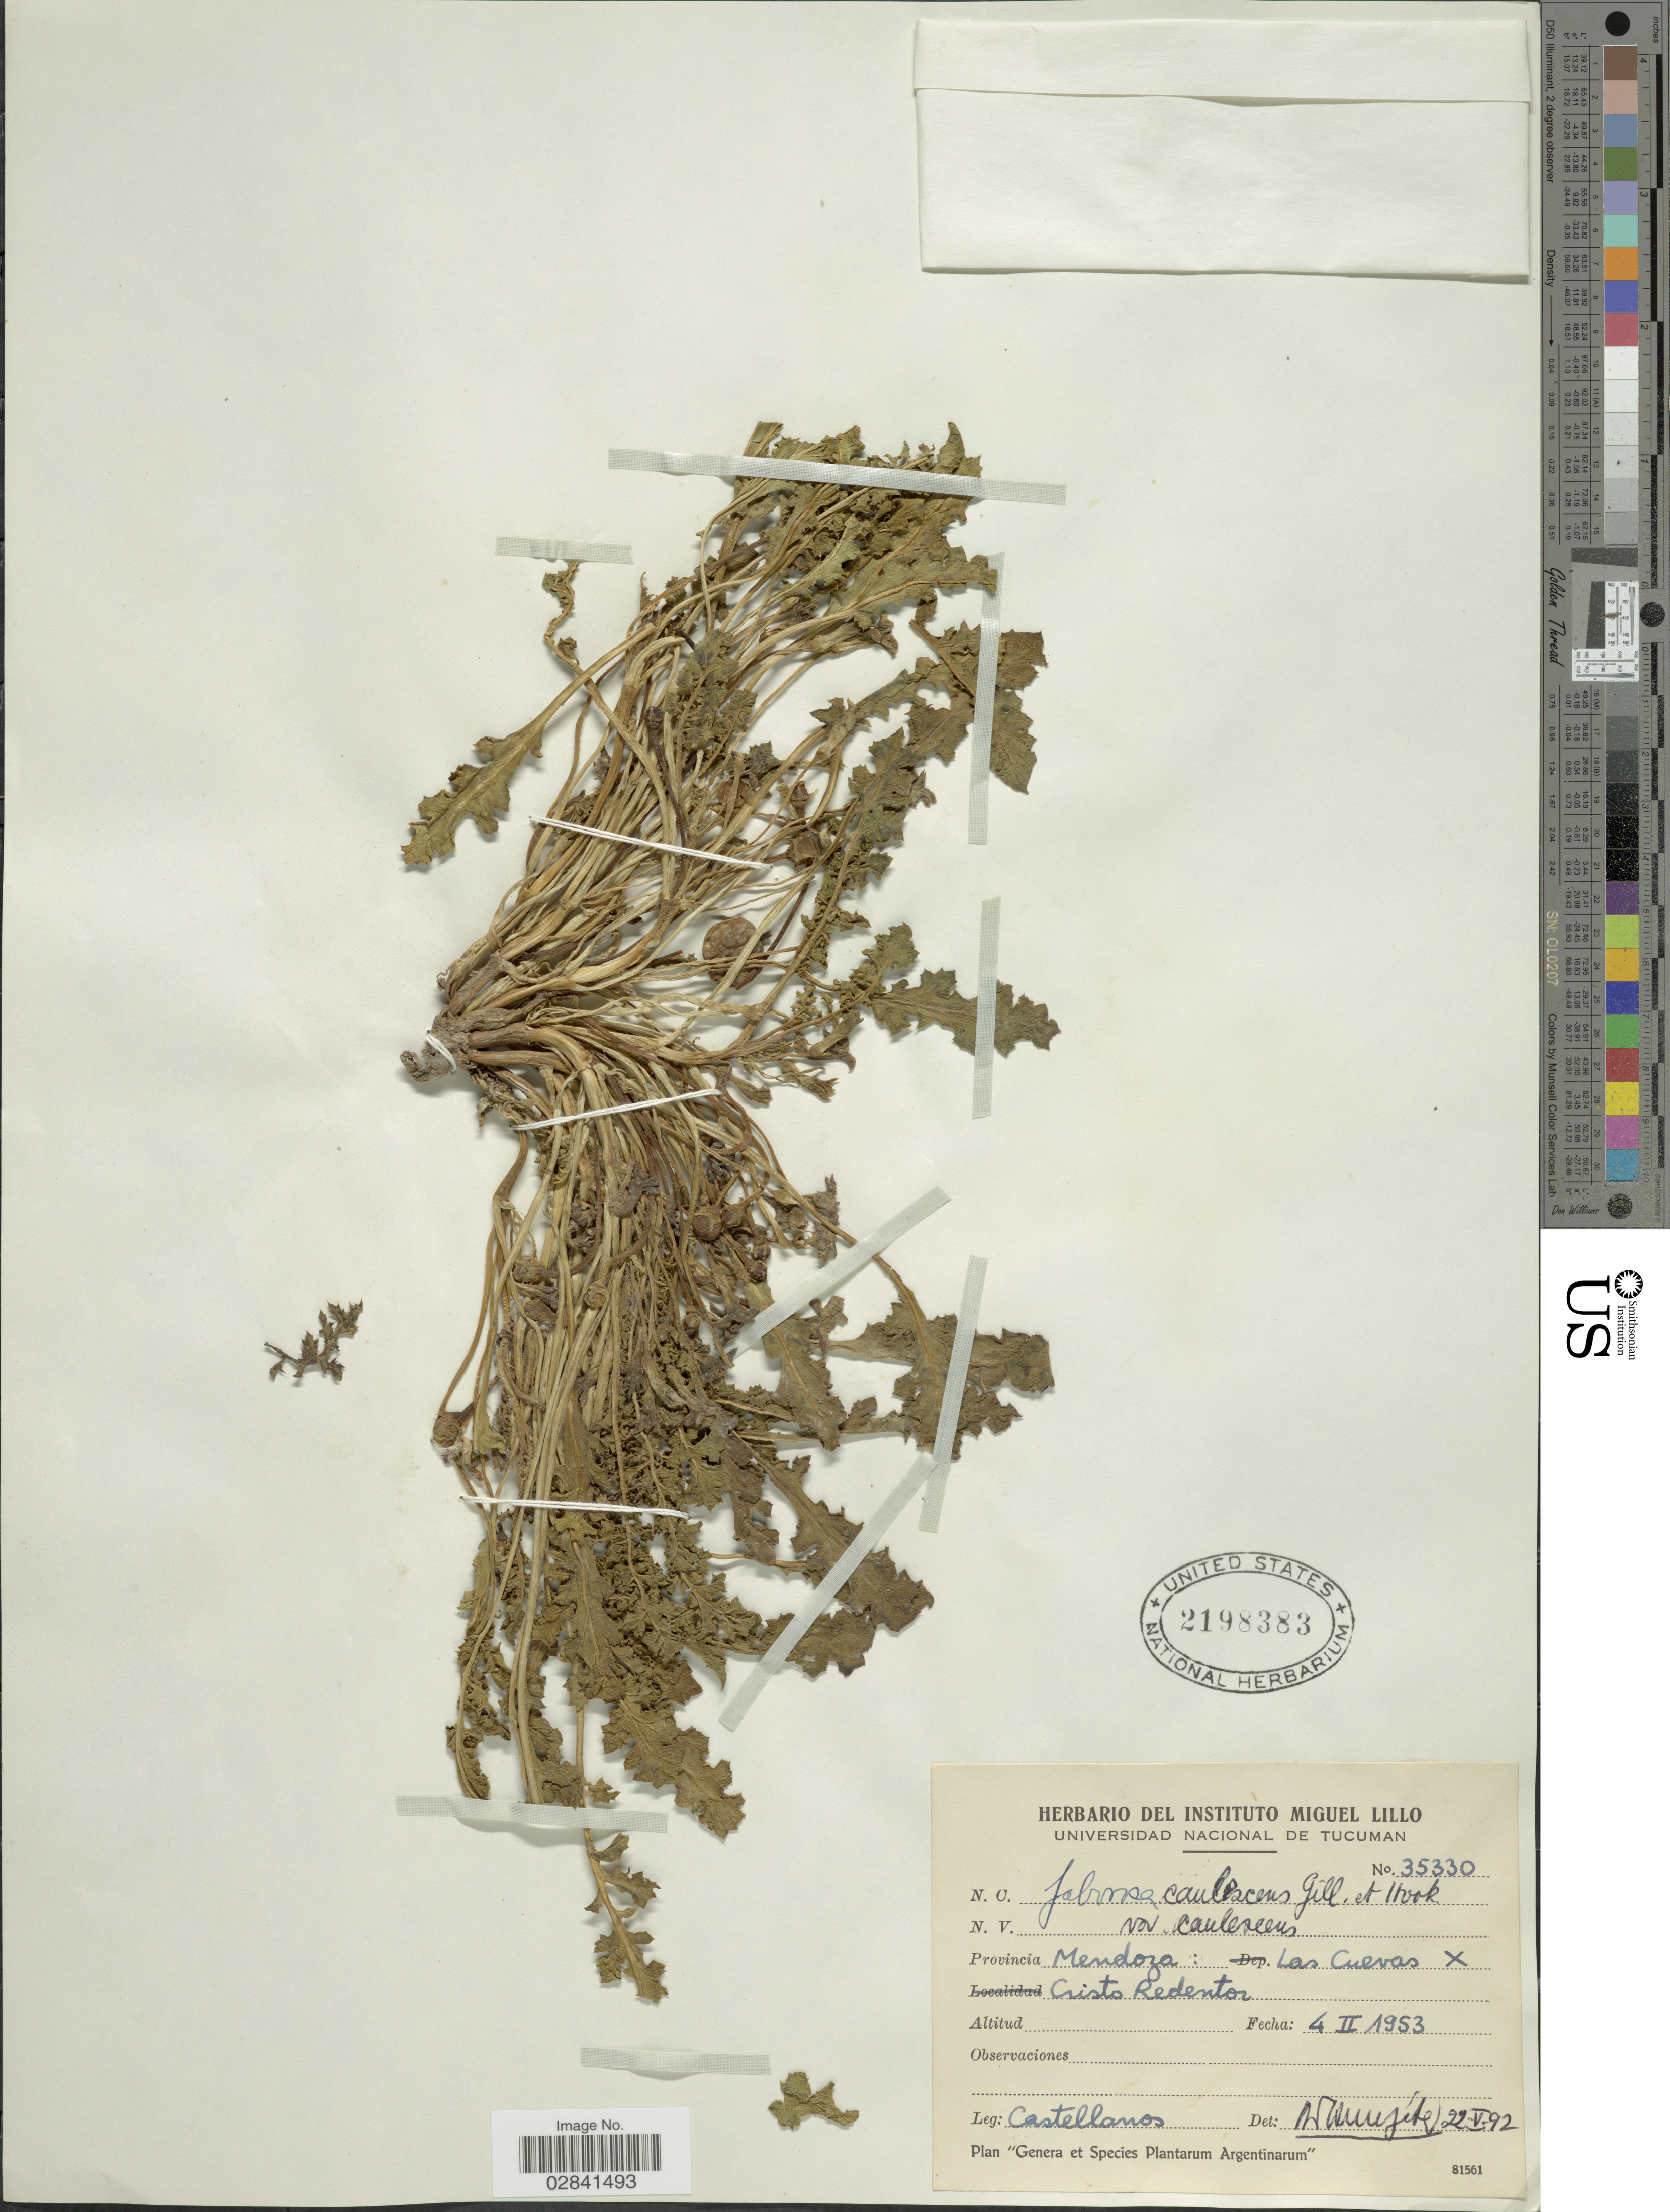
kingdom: Plantae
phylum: Tracheophyta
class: Magnoliopsida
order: Solanales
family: Solanaceae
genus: Jaborosa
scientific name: Jaborosa caulescens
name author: Gillies & Hook.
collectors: -- Castellanos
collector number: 35330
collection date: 1953-02-04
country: Argentina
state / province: Mendoza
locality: Las Cuevas [Foreign script] Cristo Redentor.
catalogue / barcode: US 2198383